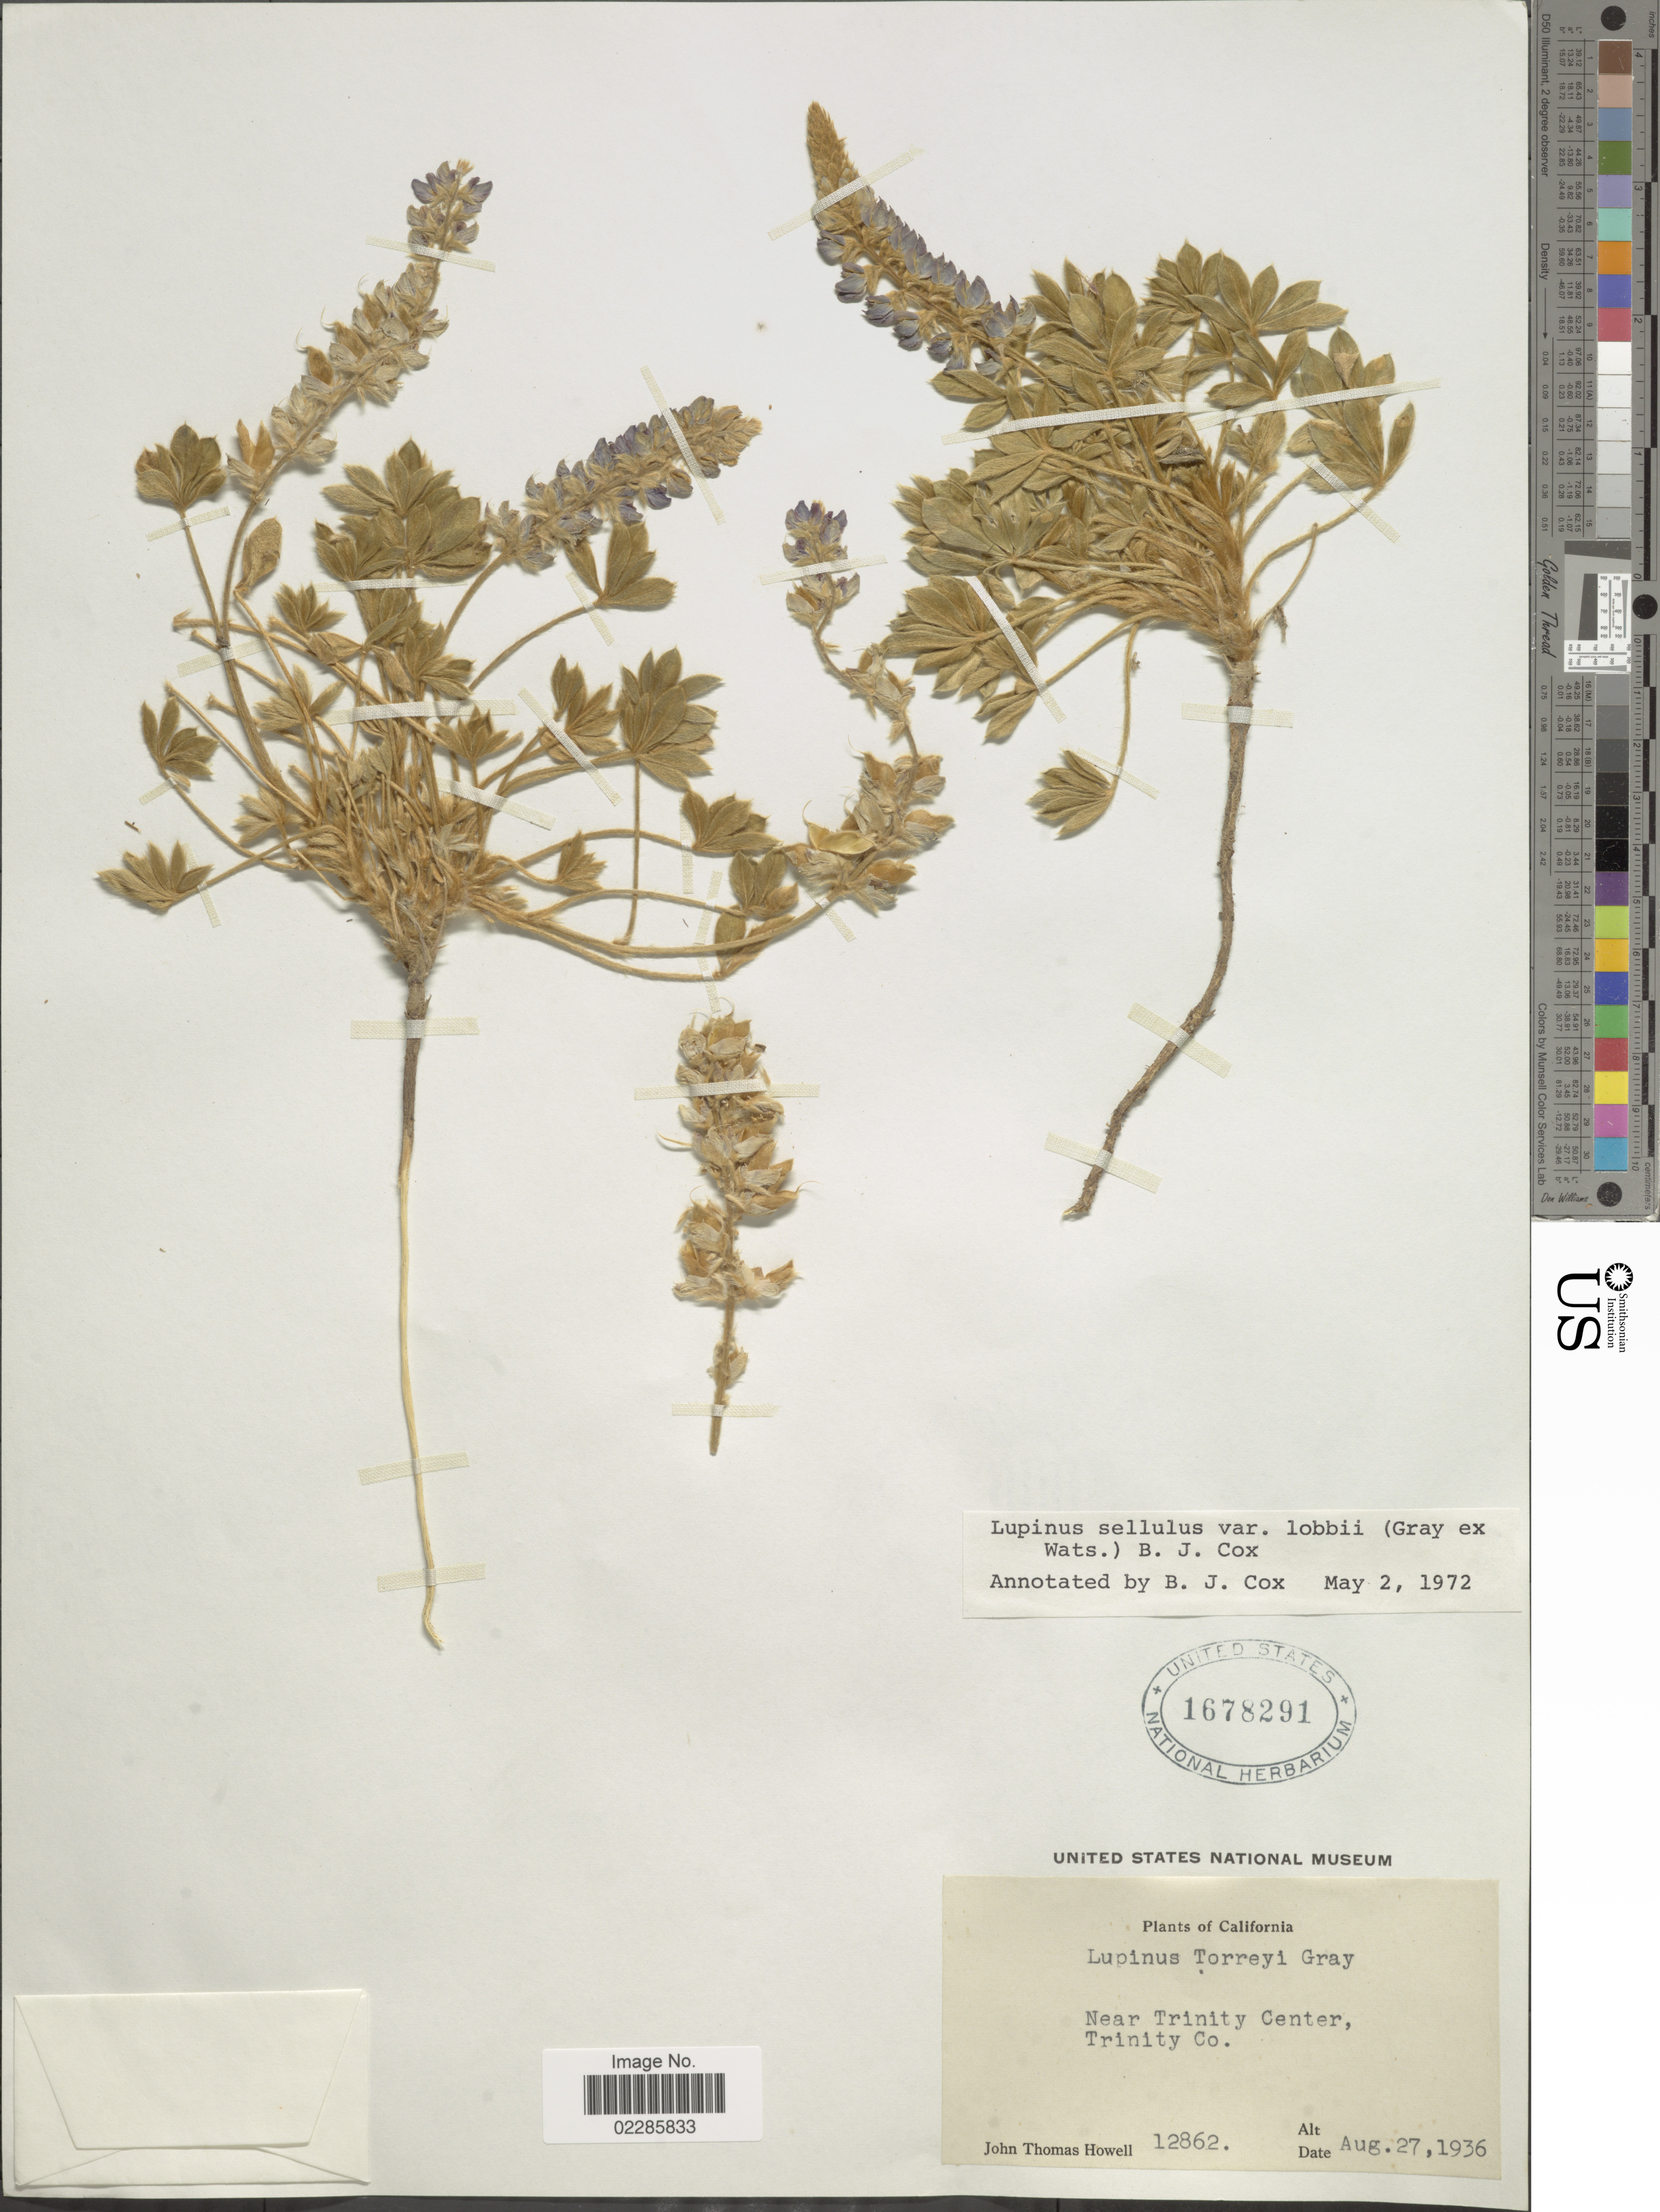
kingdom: Plantae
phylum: Tracheophyta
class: Magnoliopsida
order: Fabales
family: Fabaceae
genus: Lupinus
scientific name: Lupinus sellulus var. lobbii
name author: (A. Gray ex S. Watson) B.J. Cox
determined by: Cox, B. J.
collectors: J. T. Howell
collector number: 12862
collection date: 1936-08-27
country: United States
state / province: California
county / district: Trinity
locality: Near Trinity Center, Trinity Co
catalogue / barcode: US 1678291